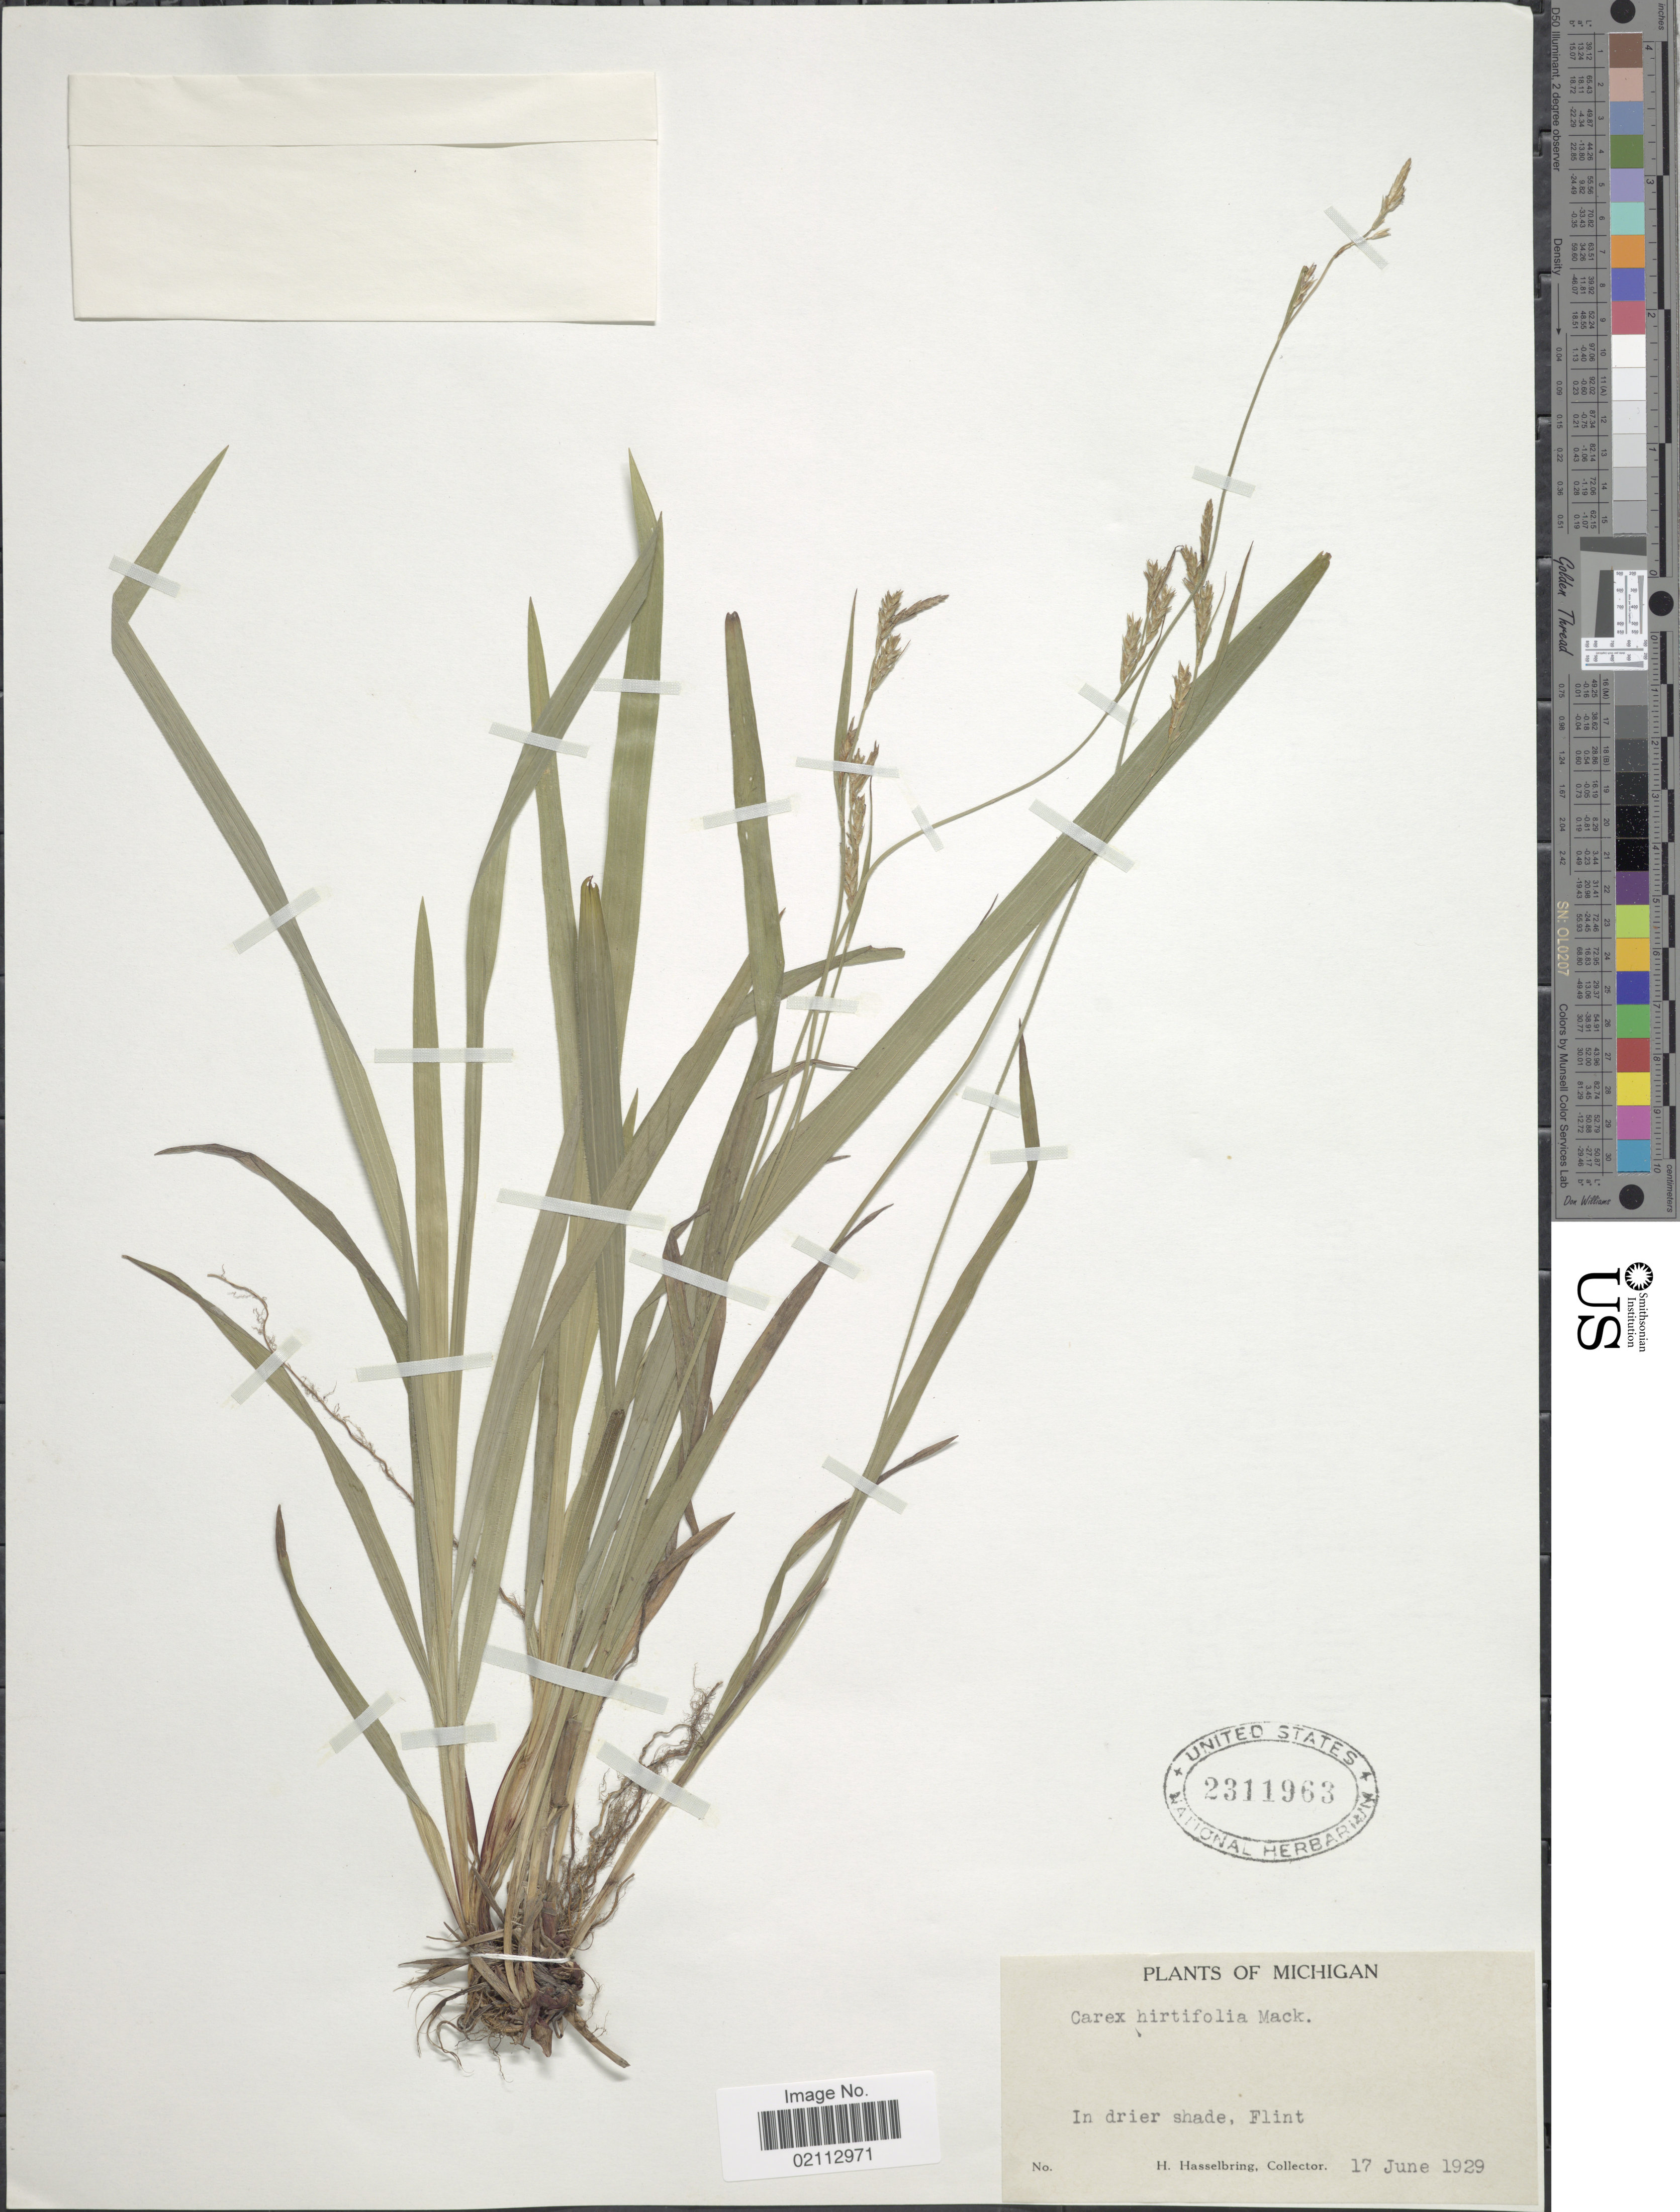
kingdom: Plantae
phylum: Tracheophyta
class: Liliopsida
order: Poales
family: Cyperaceae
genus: Carex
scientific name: Carex hirtifolia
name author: Mack.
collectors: H. Hasselbring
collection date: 1929-06-17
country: United States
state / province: Michigan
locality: In drier shade, Flint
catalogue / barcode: US 2311963